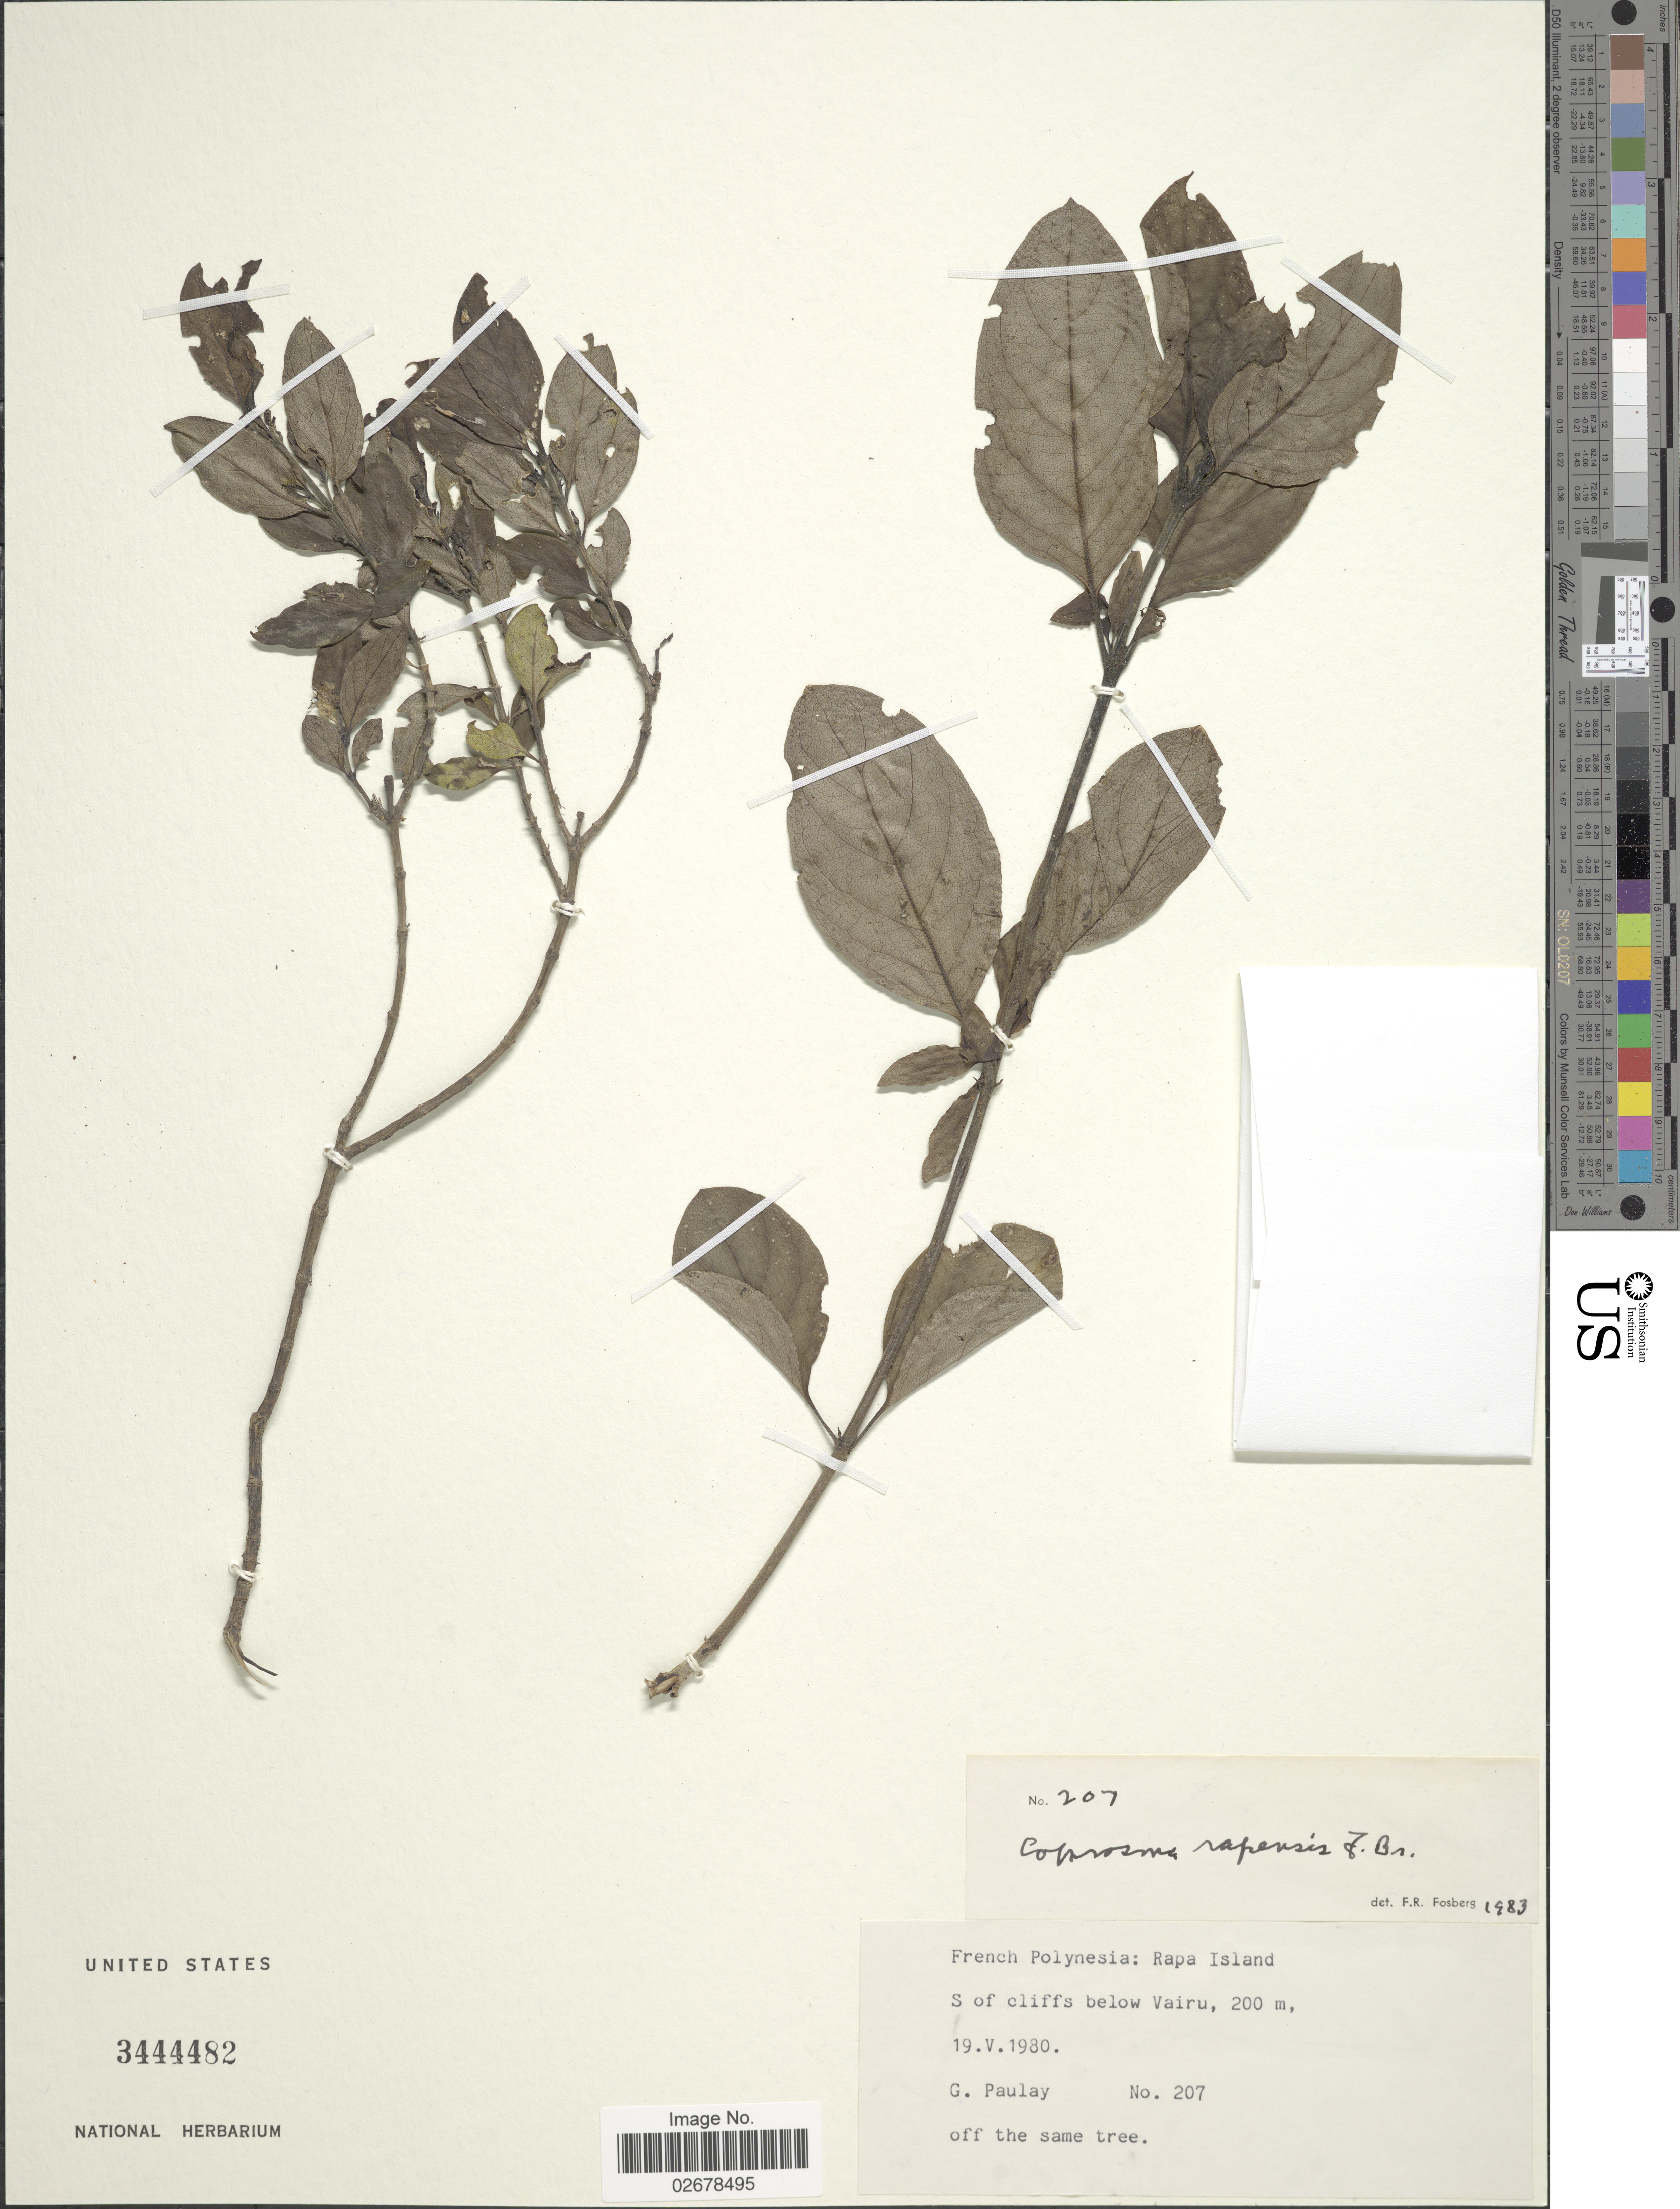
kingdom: Plantae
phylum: Tracheophyta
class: Magnoliopsida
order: Gentianales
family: Rubiaceae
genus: Coprosma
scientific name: Coprosma rapensis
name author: F. Br.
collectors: G. Paulay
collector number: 207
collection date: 1980-05-19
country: French Polynesia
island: Rapa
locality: Rapa Island, S of cliffs below Vairu.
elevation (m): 200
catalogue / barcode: US 3444482